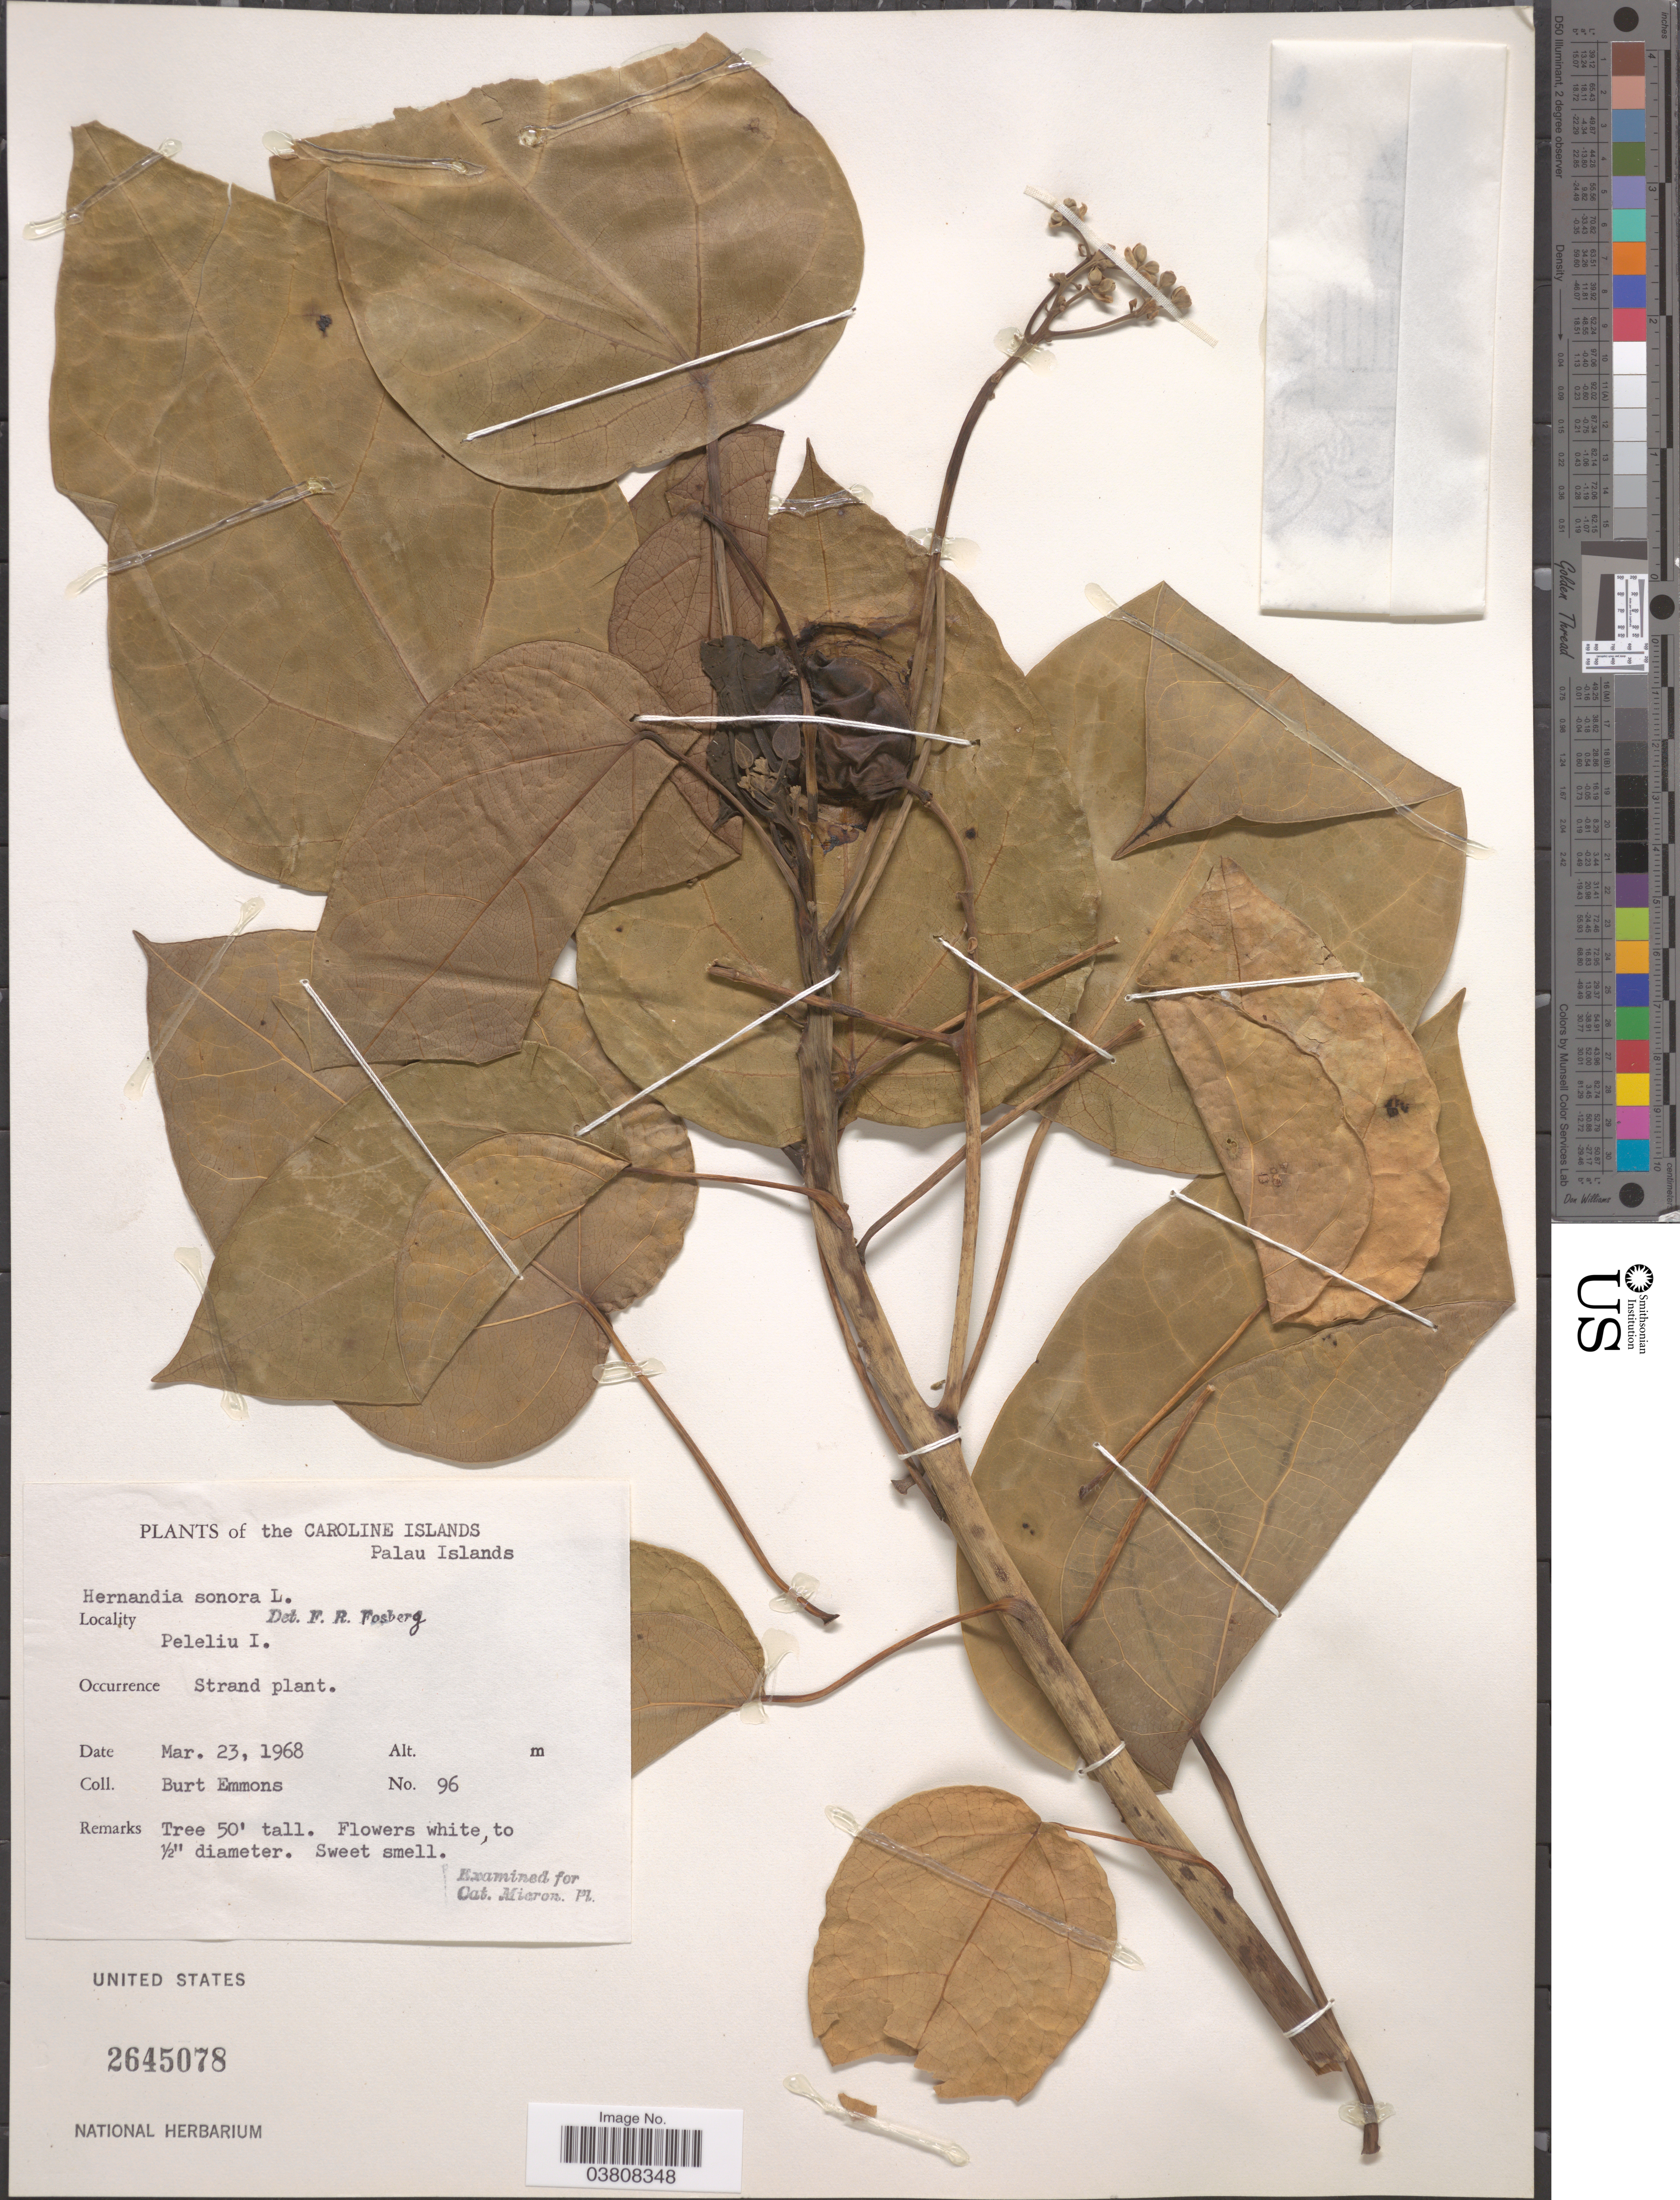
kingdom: Plantae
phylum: Tracheophyta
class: Magnoliopsida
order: Laurales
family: Hernandiaceae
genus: Hernandia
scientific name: Hernandia nymphaeifolia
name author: (C. Presl) Kubitzki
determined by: Strong, Mark T., (BOT), Smithsonian Institution - National Museum of Natural History (UNITED STATES)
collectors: B. Emmons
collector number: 96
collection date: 1968-03-23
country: Palau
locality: Caroline Islands. Palau Islands. Peleliu I.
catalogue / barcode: US 2645078